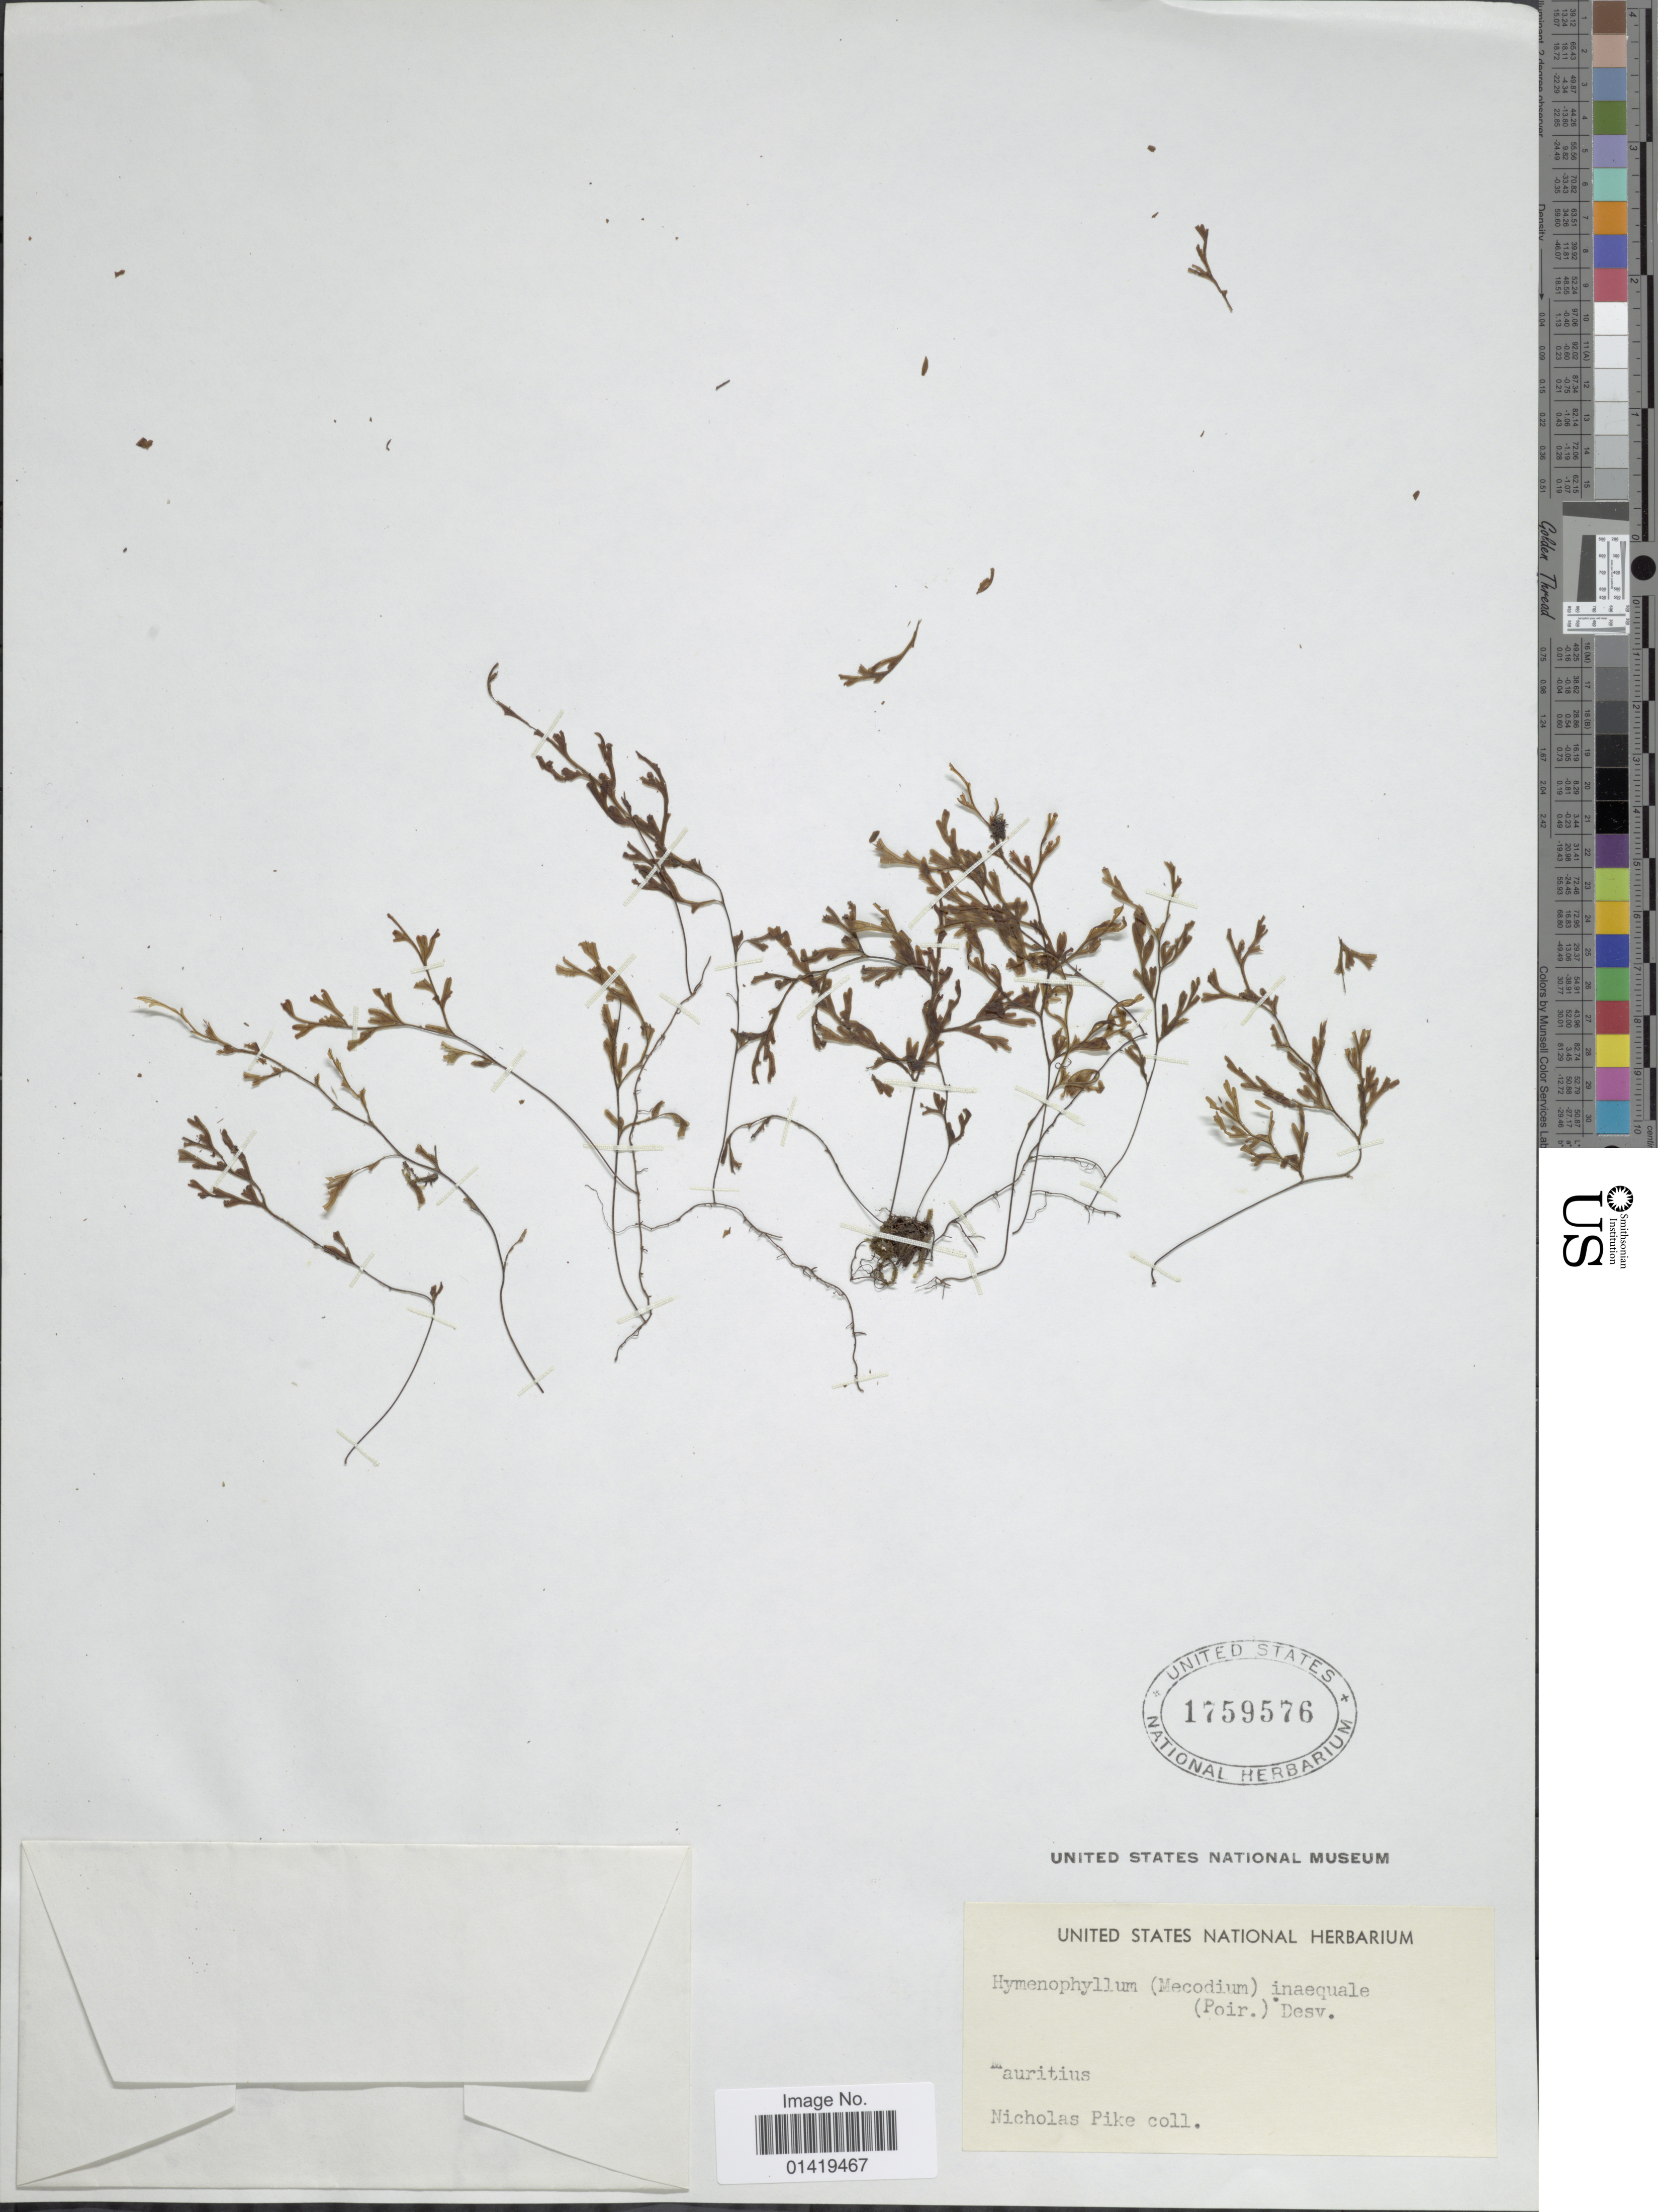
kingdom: Plantae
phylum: Tracheophyta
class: Polypodiopsida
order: Hymenophyllales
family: Hymenophyllaceae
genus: Hymenophyllum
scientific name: Hymenophyllum inaequale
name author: (Poir.) Desv.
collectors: N. Pike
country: Mauritius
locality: Mauritius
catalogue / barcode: US 1759576